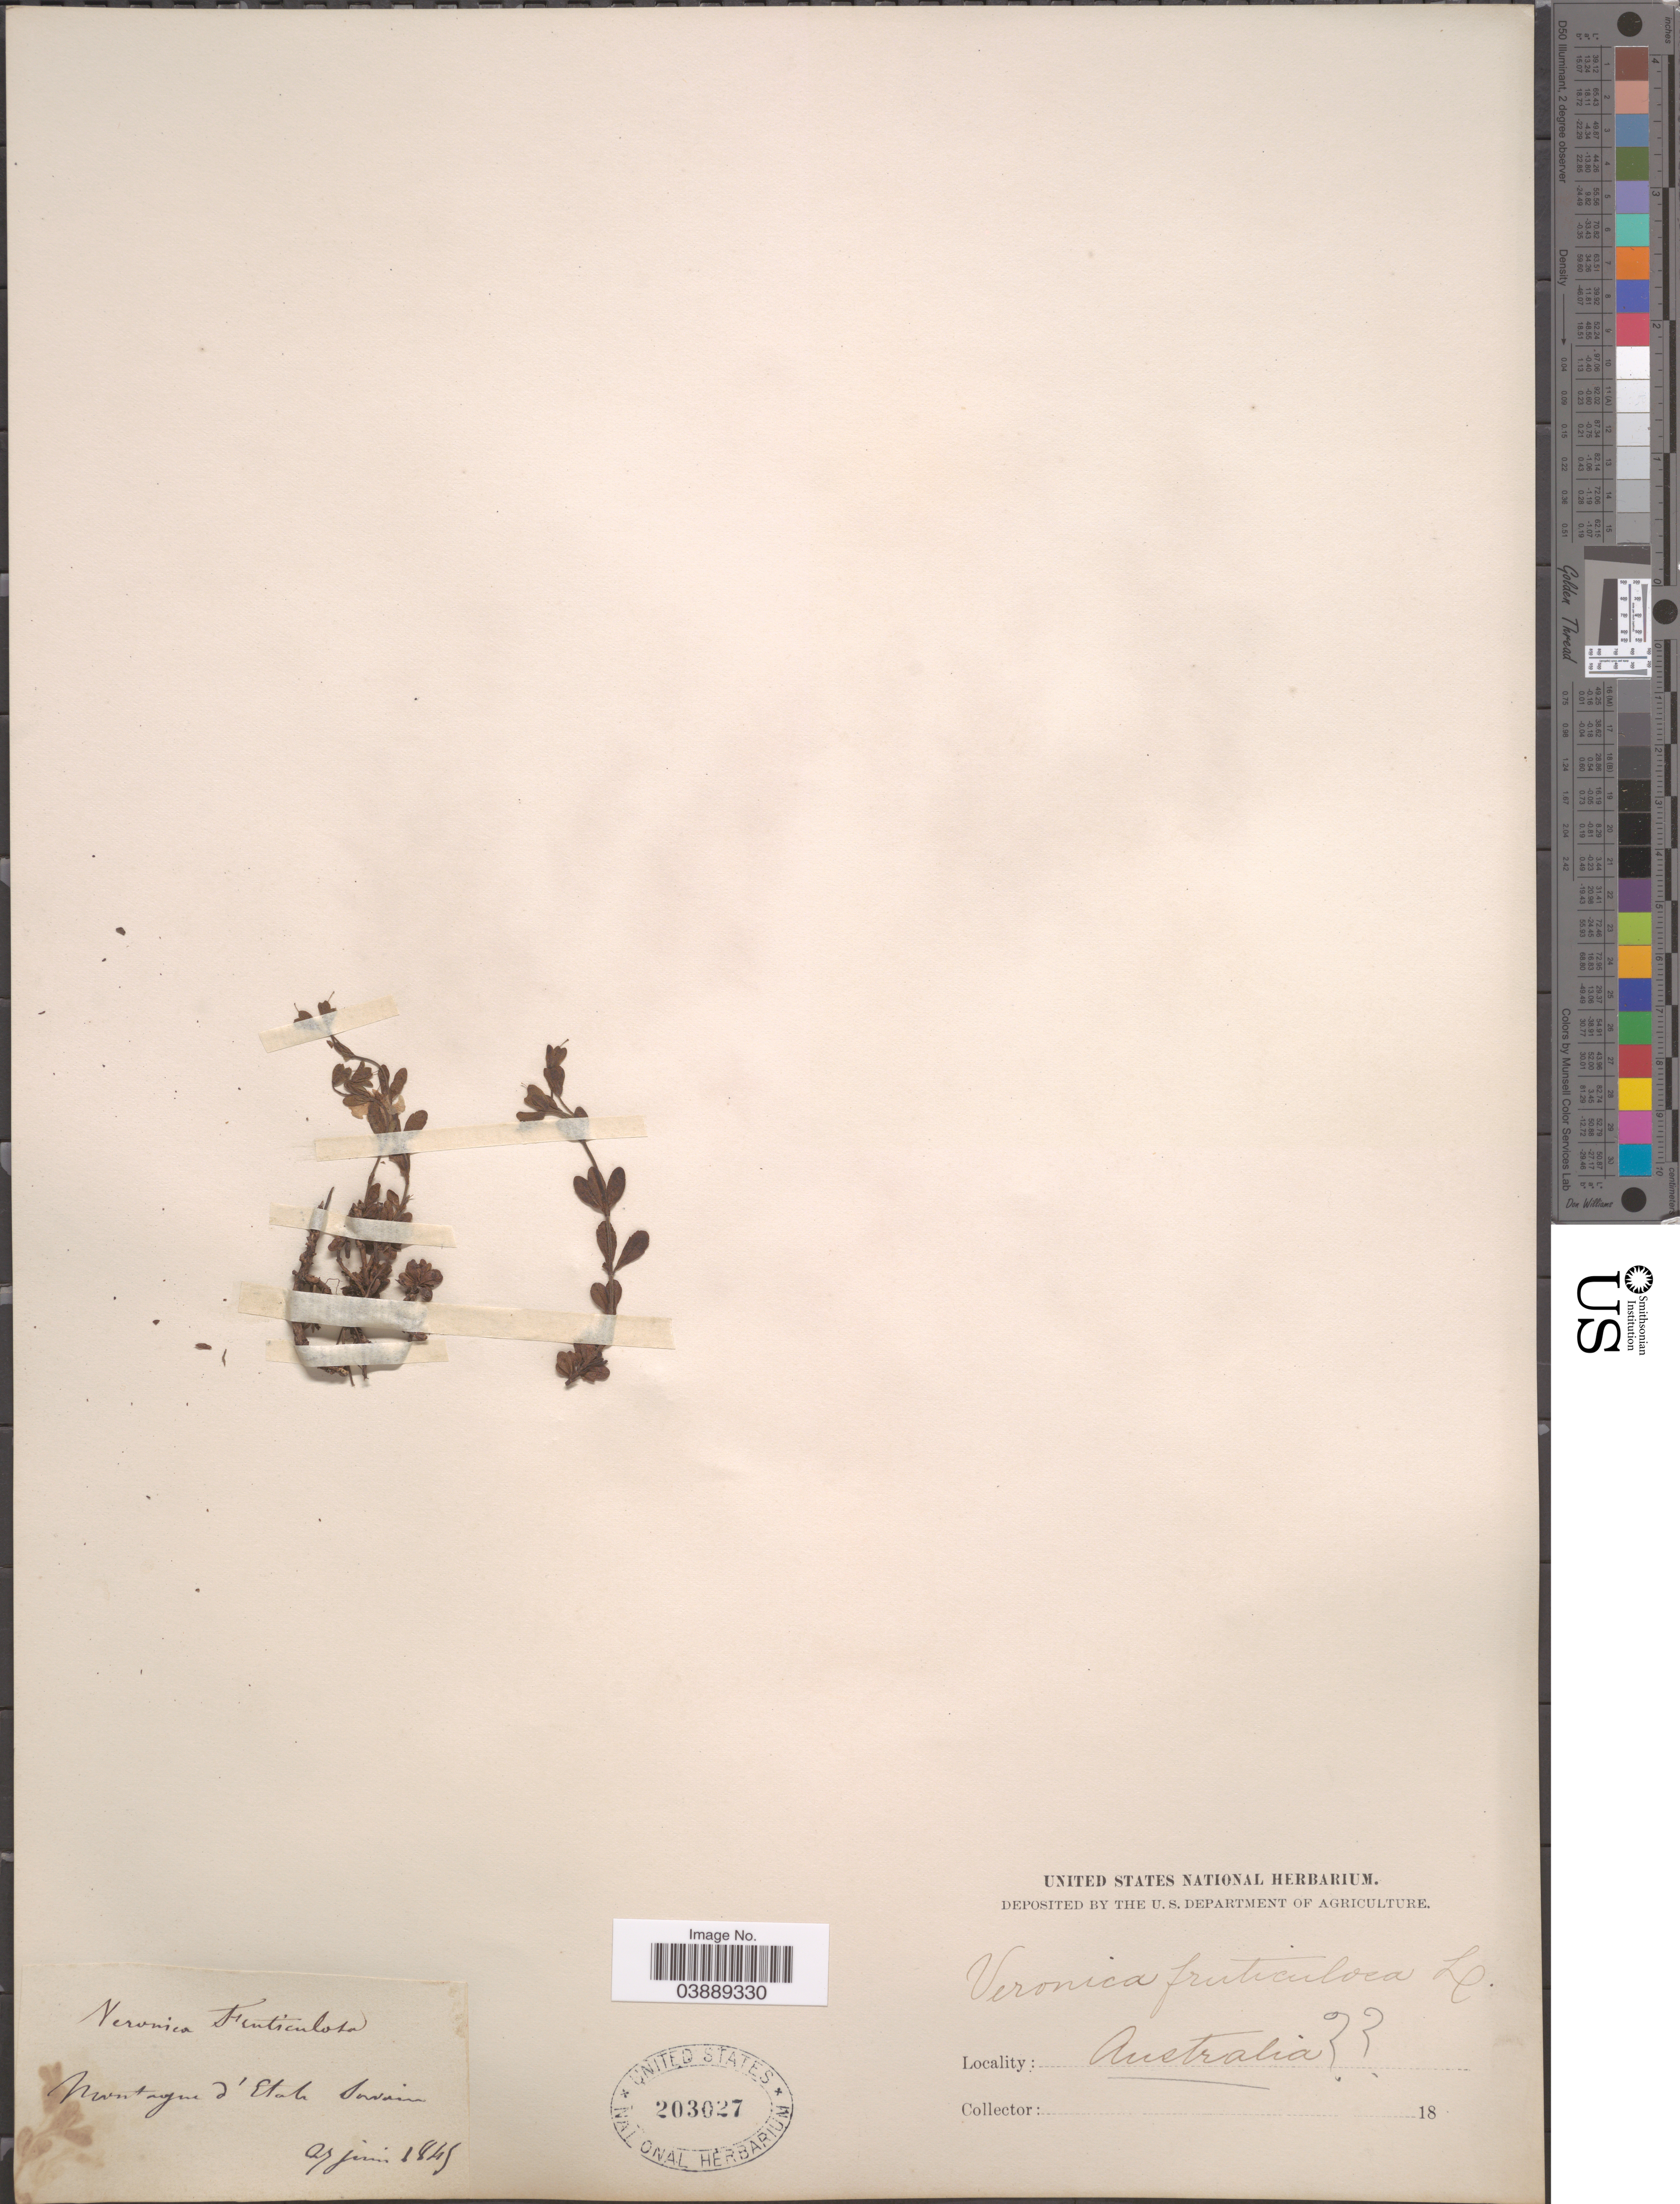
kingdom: Plantae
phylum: Tracheophyta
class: Magnoliopsida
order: Lamiales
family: Plantaginaceae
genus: Veronica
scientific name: Veronica fruticulosa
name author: L.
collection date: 1845-06-27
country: Australia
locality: Montagne d'Etah Swain.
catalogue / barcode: US 203027